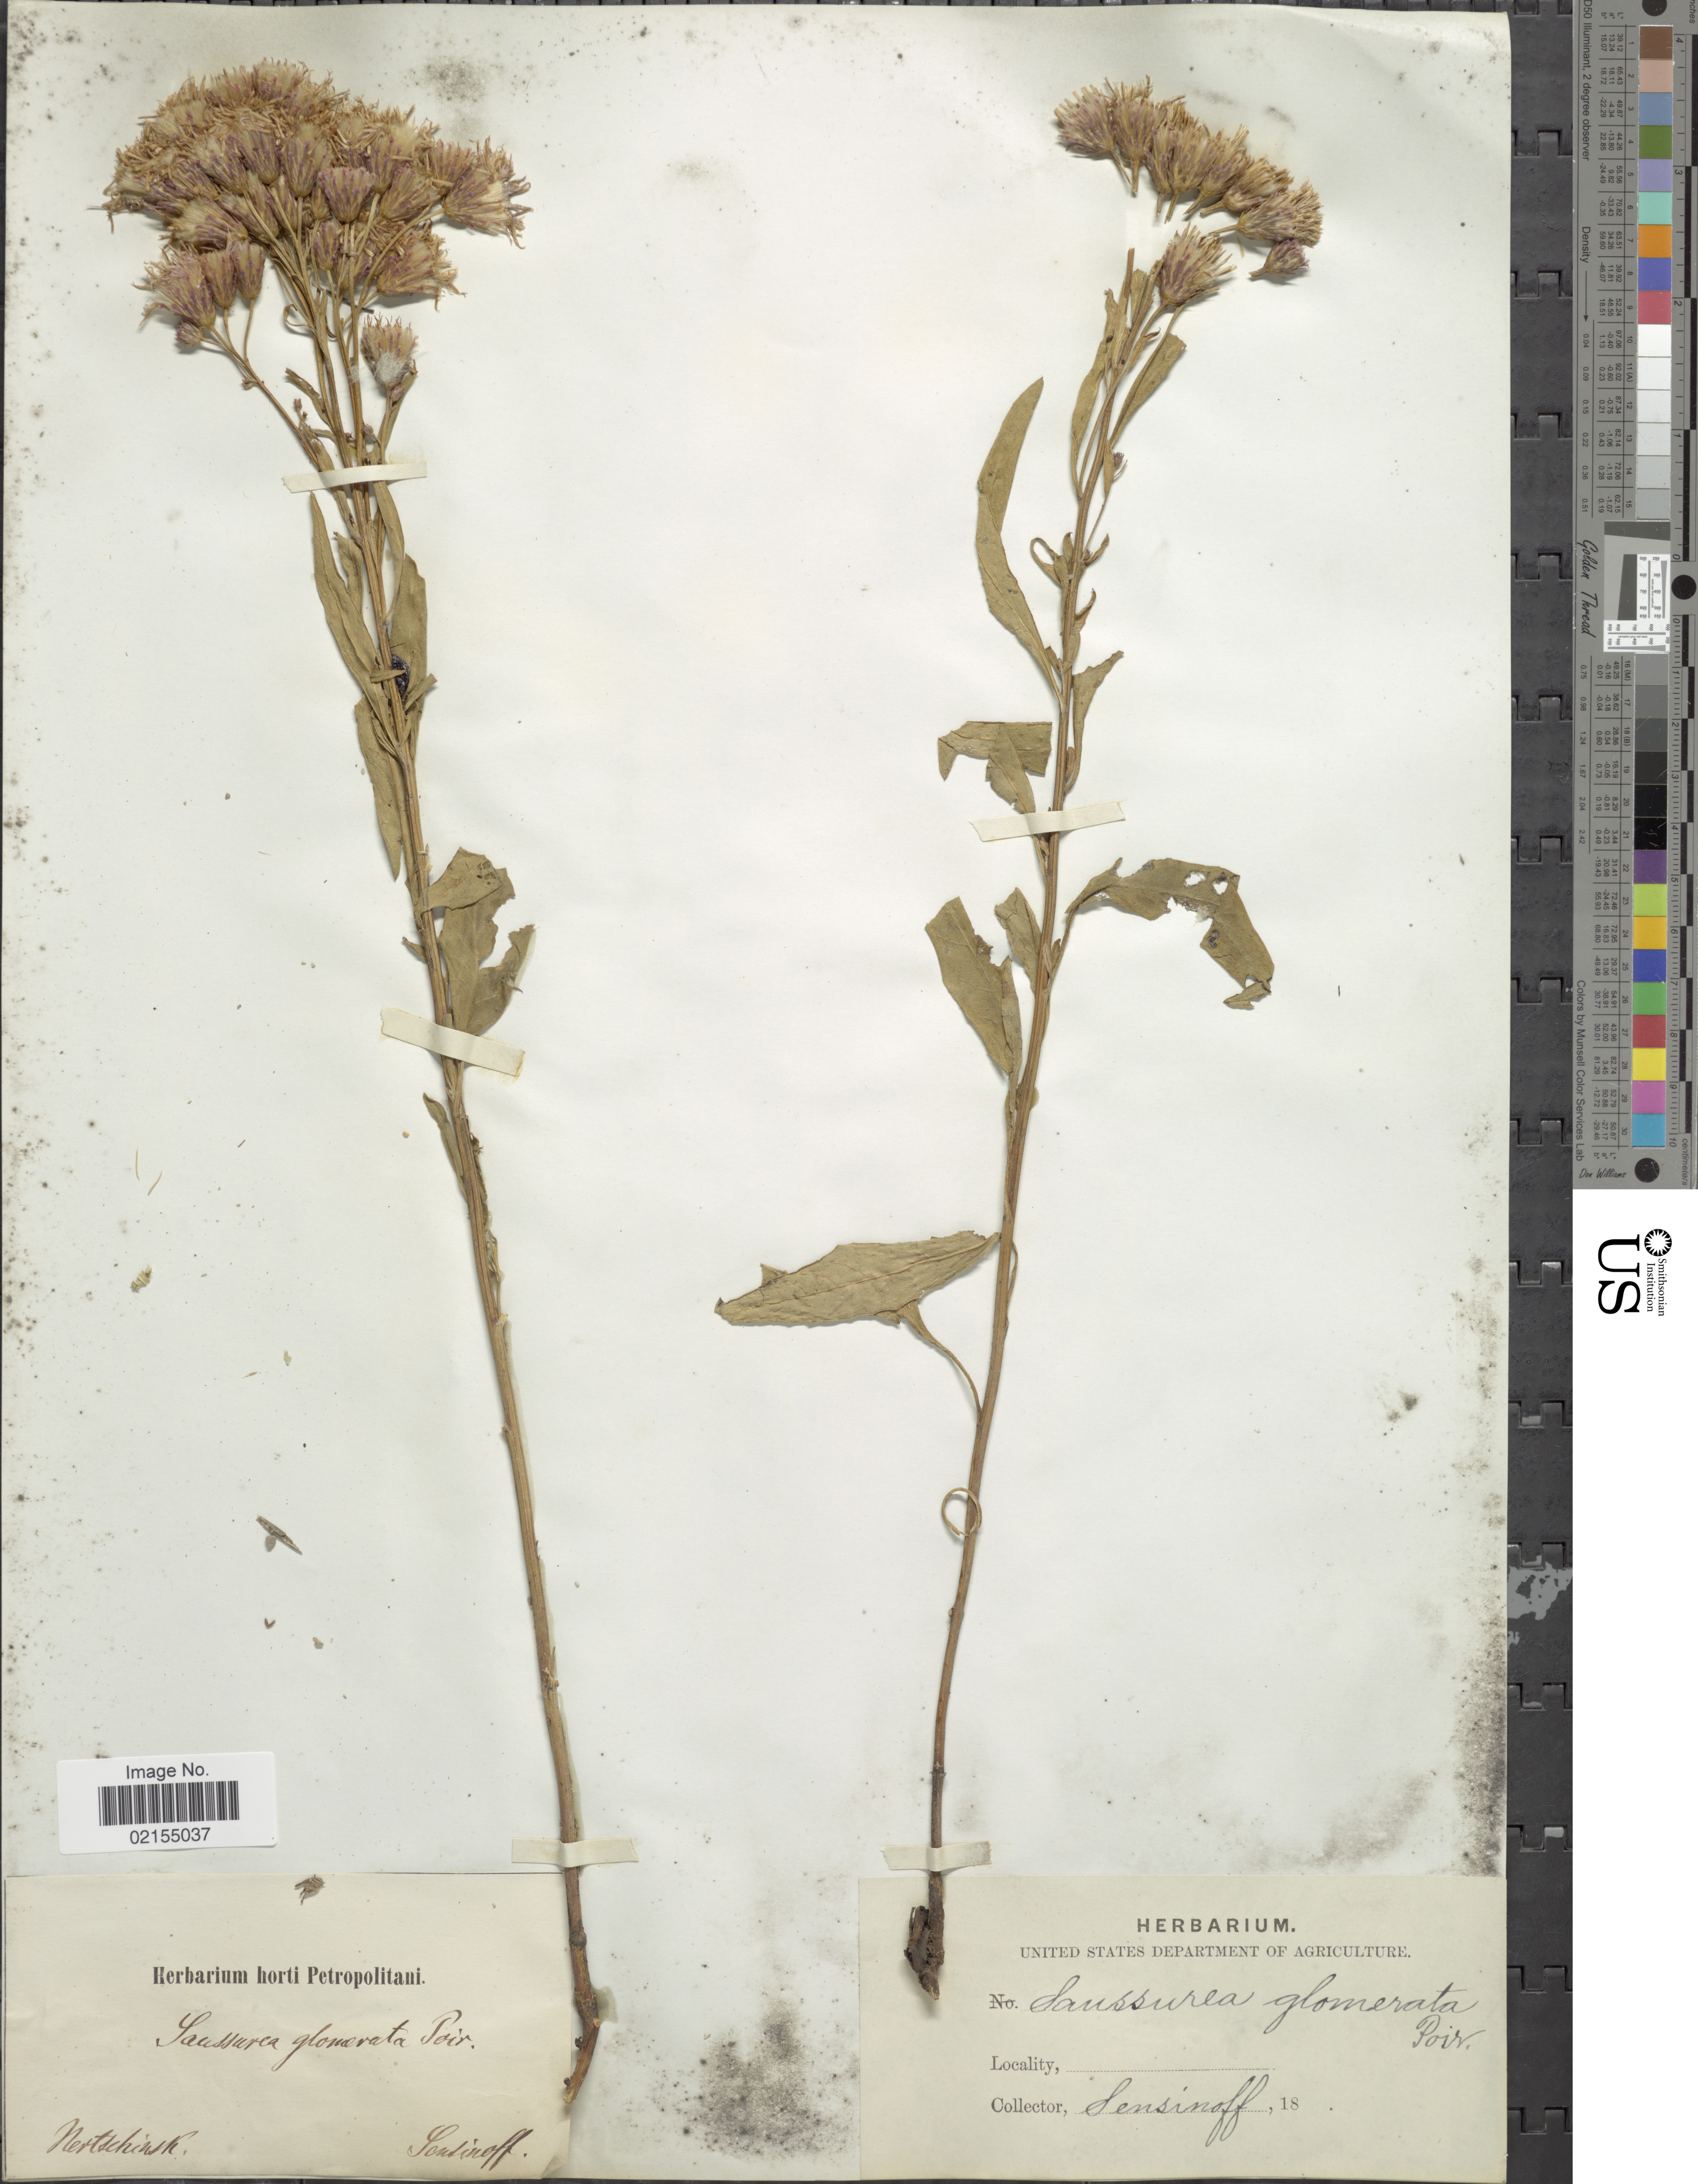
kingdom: Plantae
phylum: Tracheophyta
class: Magnoliopsida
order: Asterales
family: Asteraceae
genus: Saussurea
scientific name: Saussurea amara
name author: (L.) DC.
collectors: Sensinoff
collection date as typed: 18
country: Russian Federation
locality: Nerchinsk